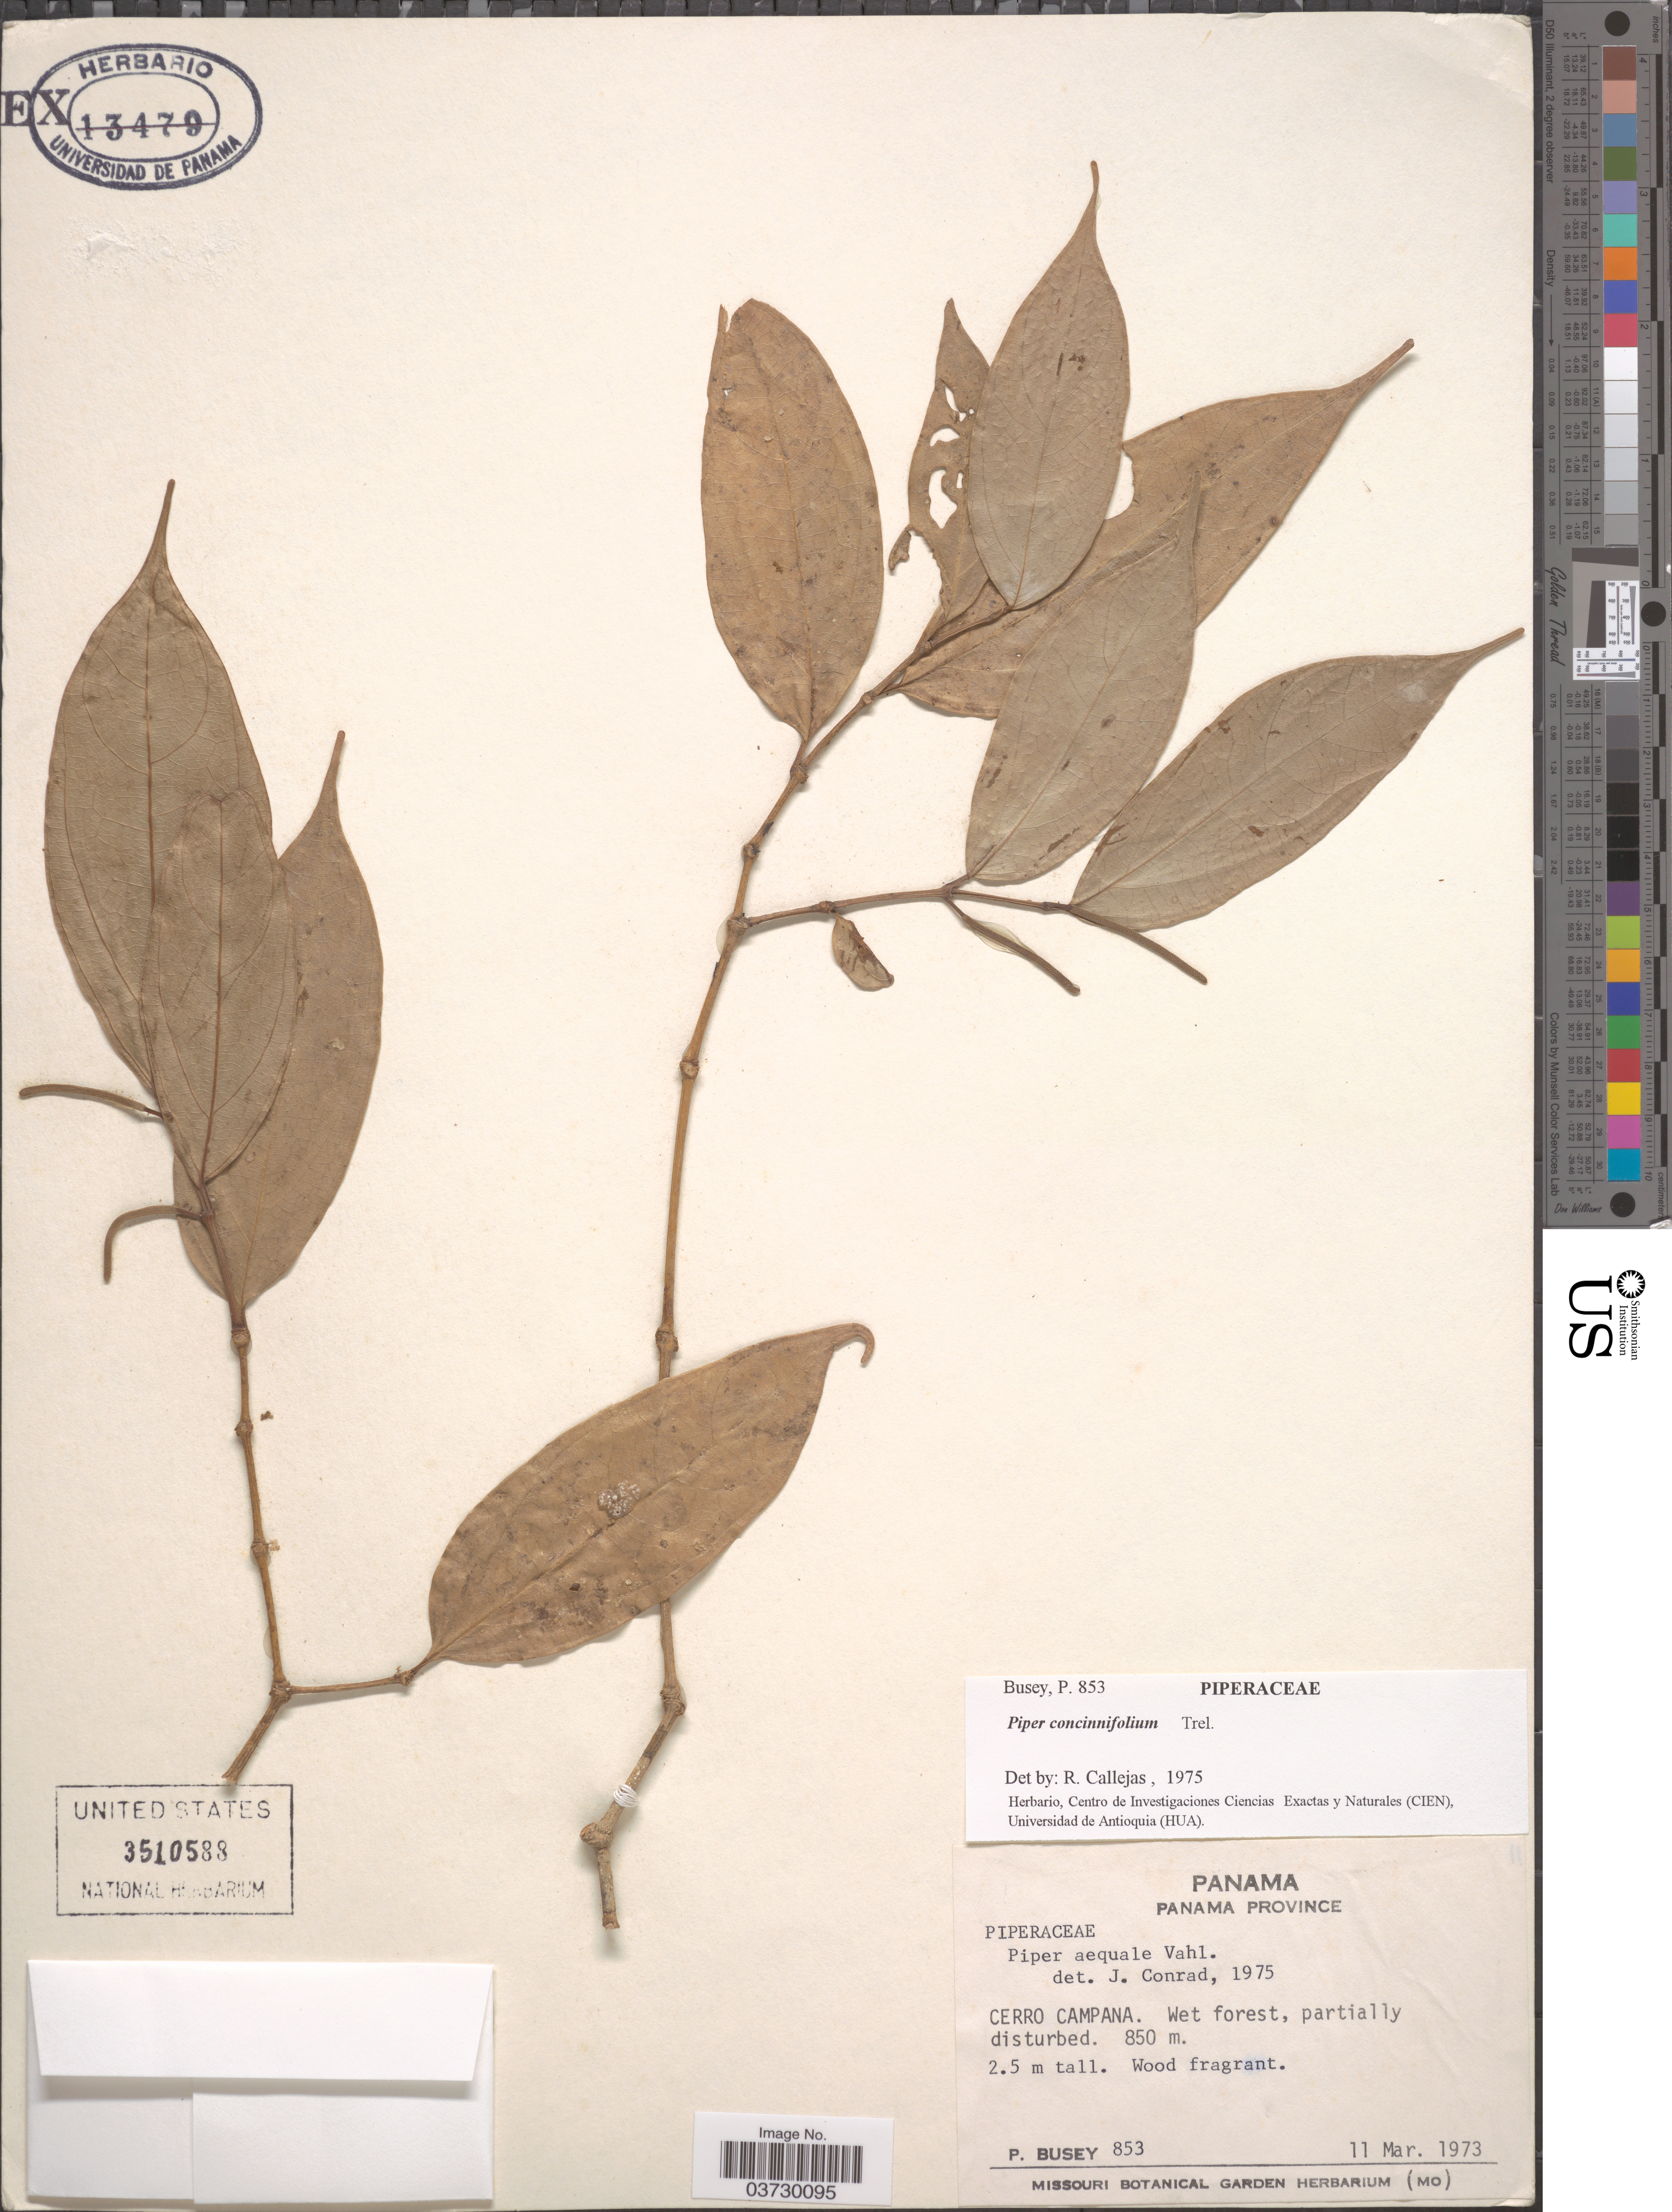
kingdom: Plantae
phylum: Tracheophyta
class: Magnoliopsida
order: Piperales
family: Piperaceae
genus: Piper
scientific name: Piper concinnifolium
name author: Trel.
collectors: P. Busey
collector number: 853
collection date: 1973-03-11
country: Panama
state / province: Panamá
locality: Cerro Campana.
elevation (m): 850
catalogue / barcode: US 3510588